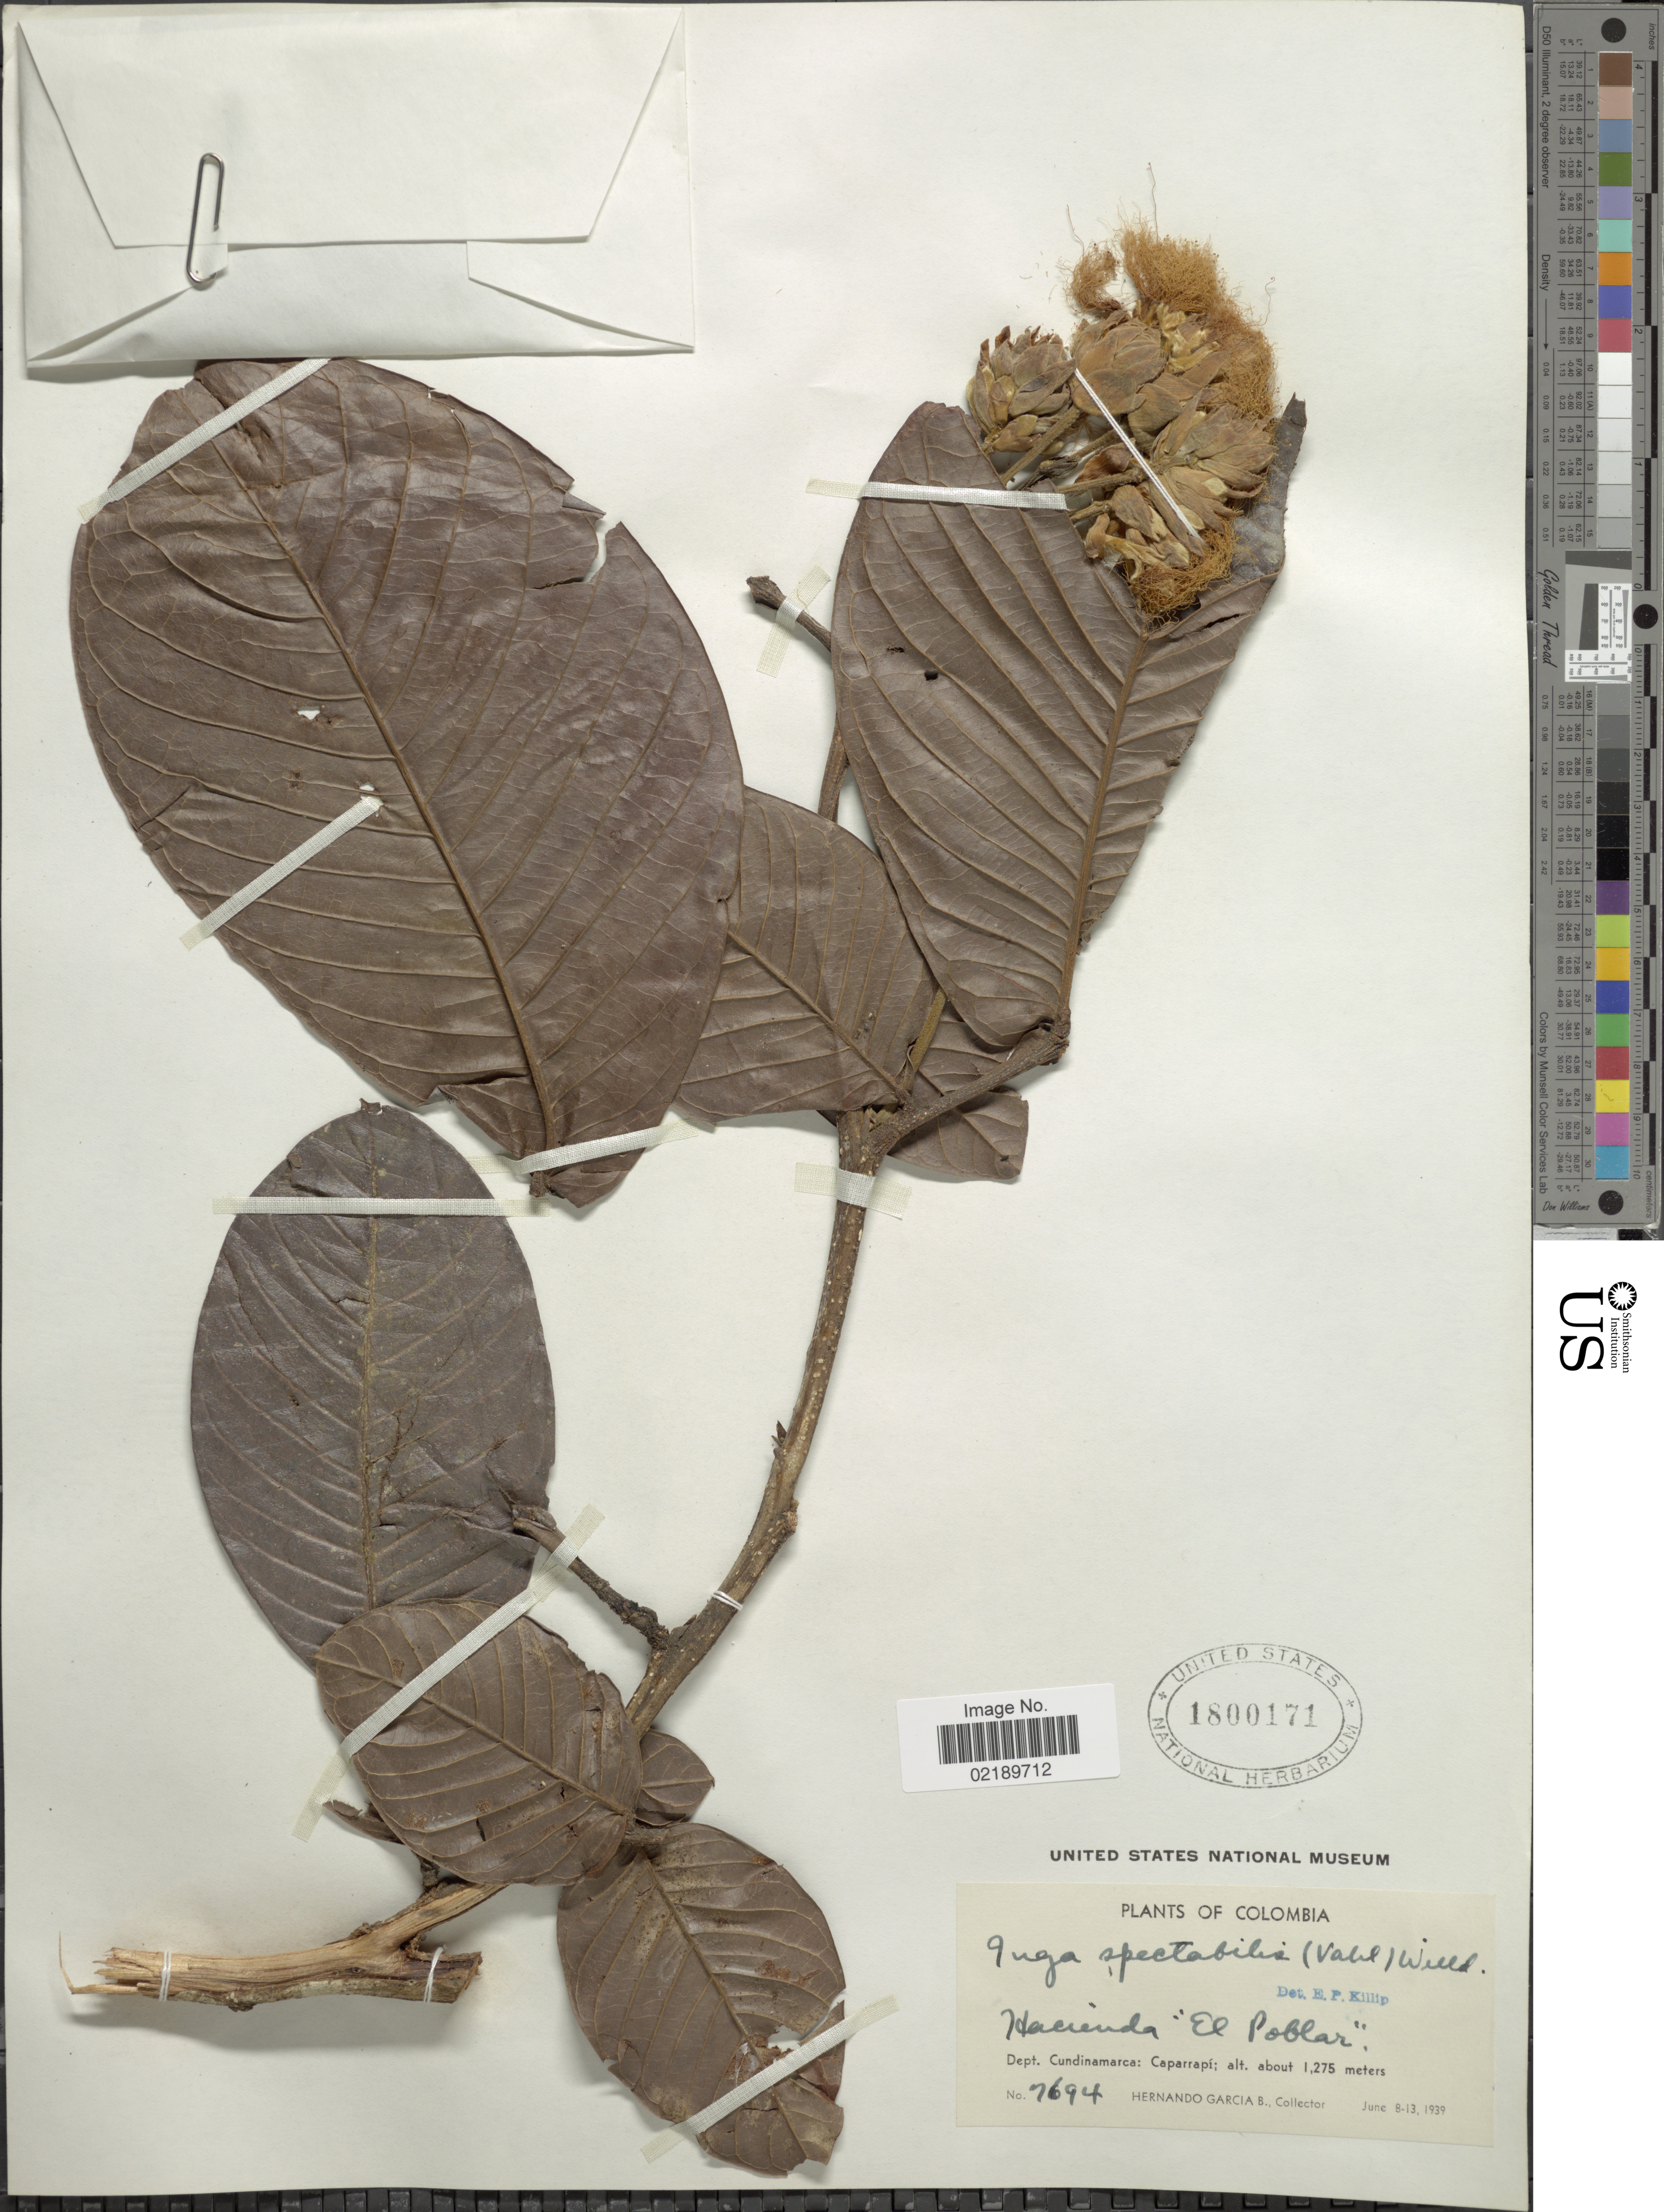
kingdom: Plantae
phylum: Tracheophyta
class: Magnoliopsida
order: Fabales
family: Fabaceae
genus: Inga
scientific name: Inga spectabilis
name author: (Vahl) Willd.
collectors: H. García Barriga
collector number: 7694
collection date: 1939-06-08/1939-06-13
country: Colombia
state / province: Cundinamarca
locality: Hacienda "El Poblar". Dept. Cundinamarca: Caparrapí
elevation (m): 1275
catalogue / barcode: US 1800171